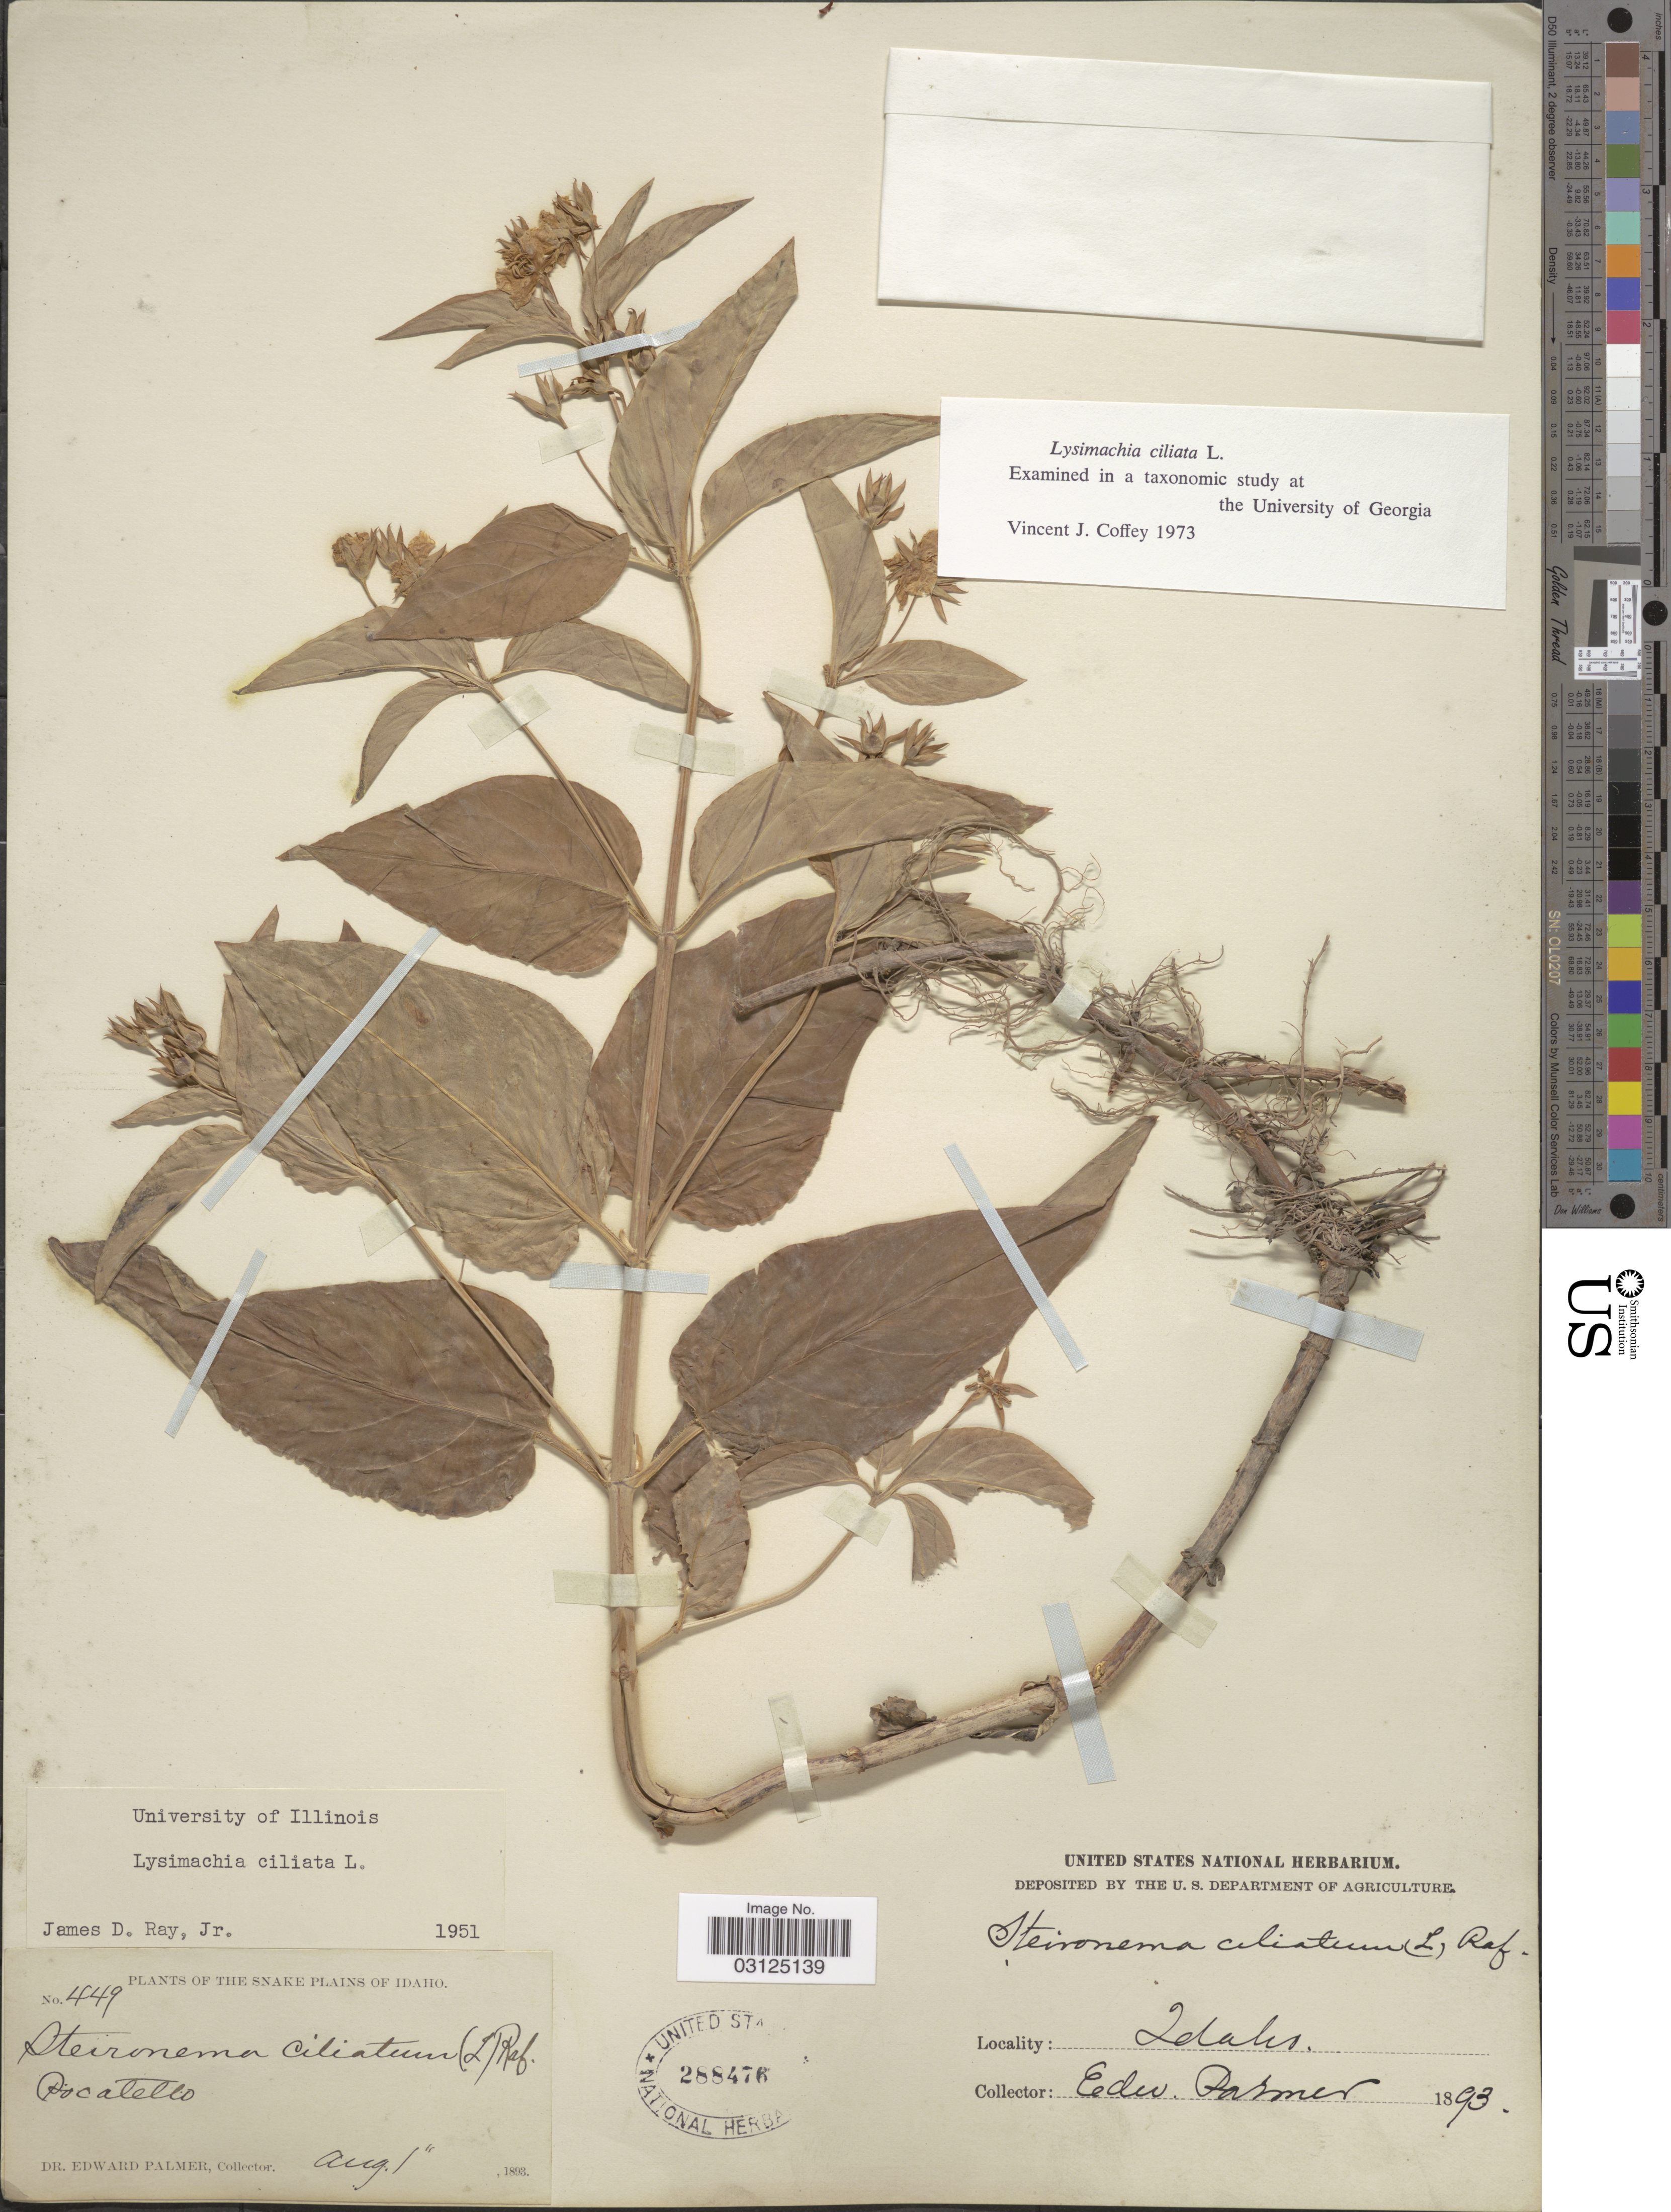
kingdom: Plantae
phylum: Tracheophyta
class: Magnoliopsida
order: Ericales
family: Primulaceae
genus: Lysimachia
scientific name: Lysimachia ciliata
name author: L.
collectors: E. Palmer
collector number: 449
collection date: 1893-08-01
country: United States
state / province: Idaho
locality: The Snake Plains of Idaho. Pocatelco.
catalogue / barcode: US 288476